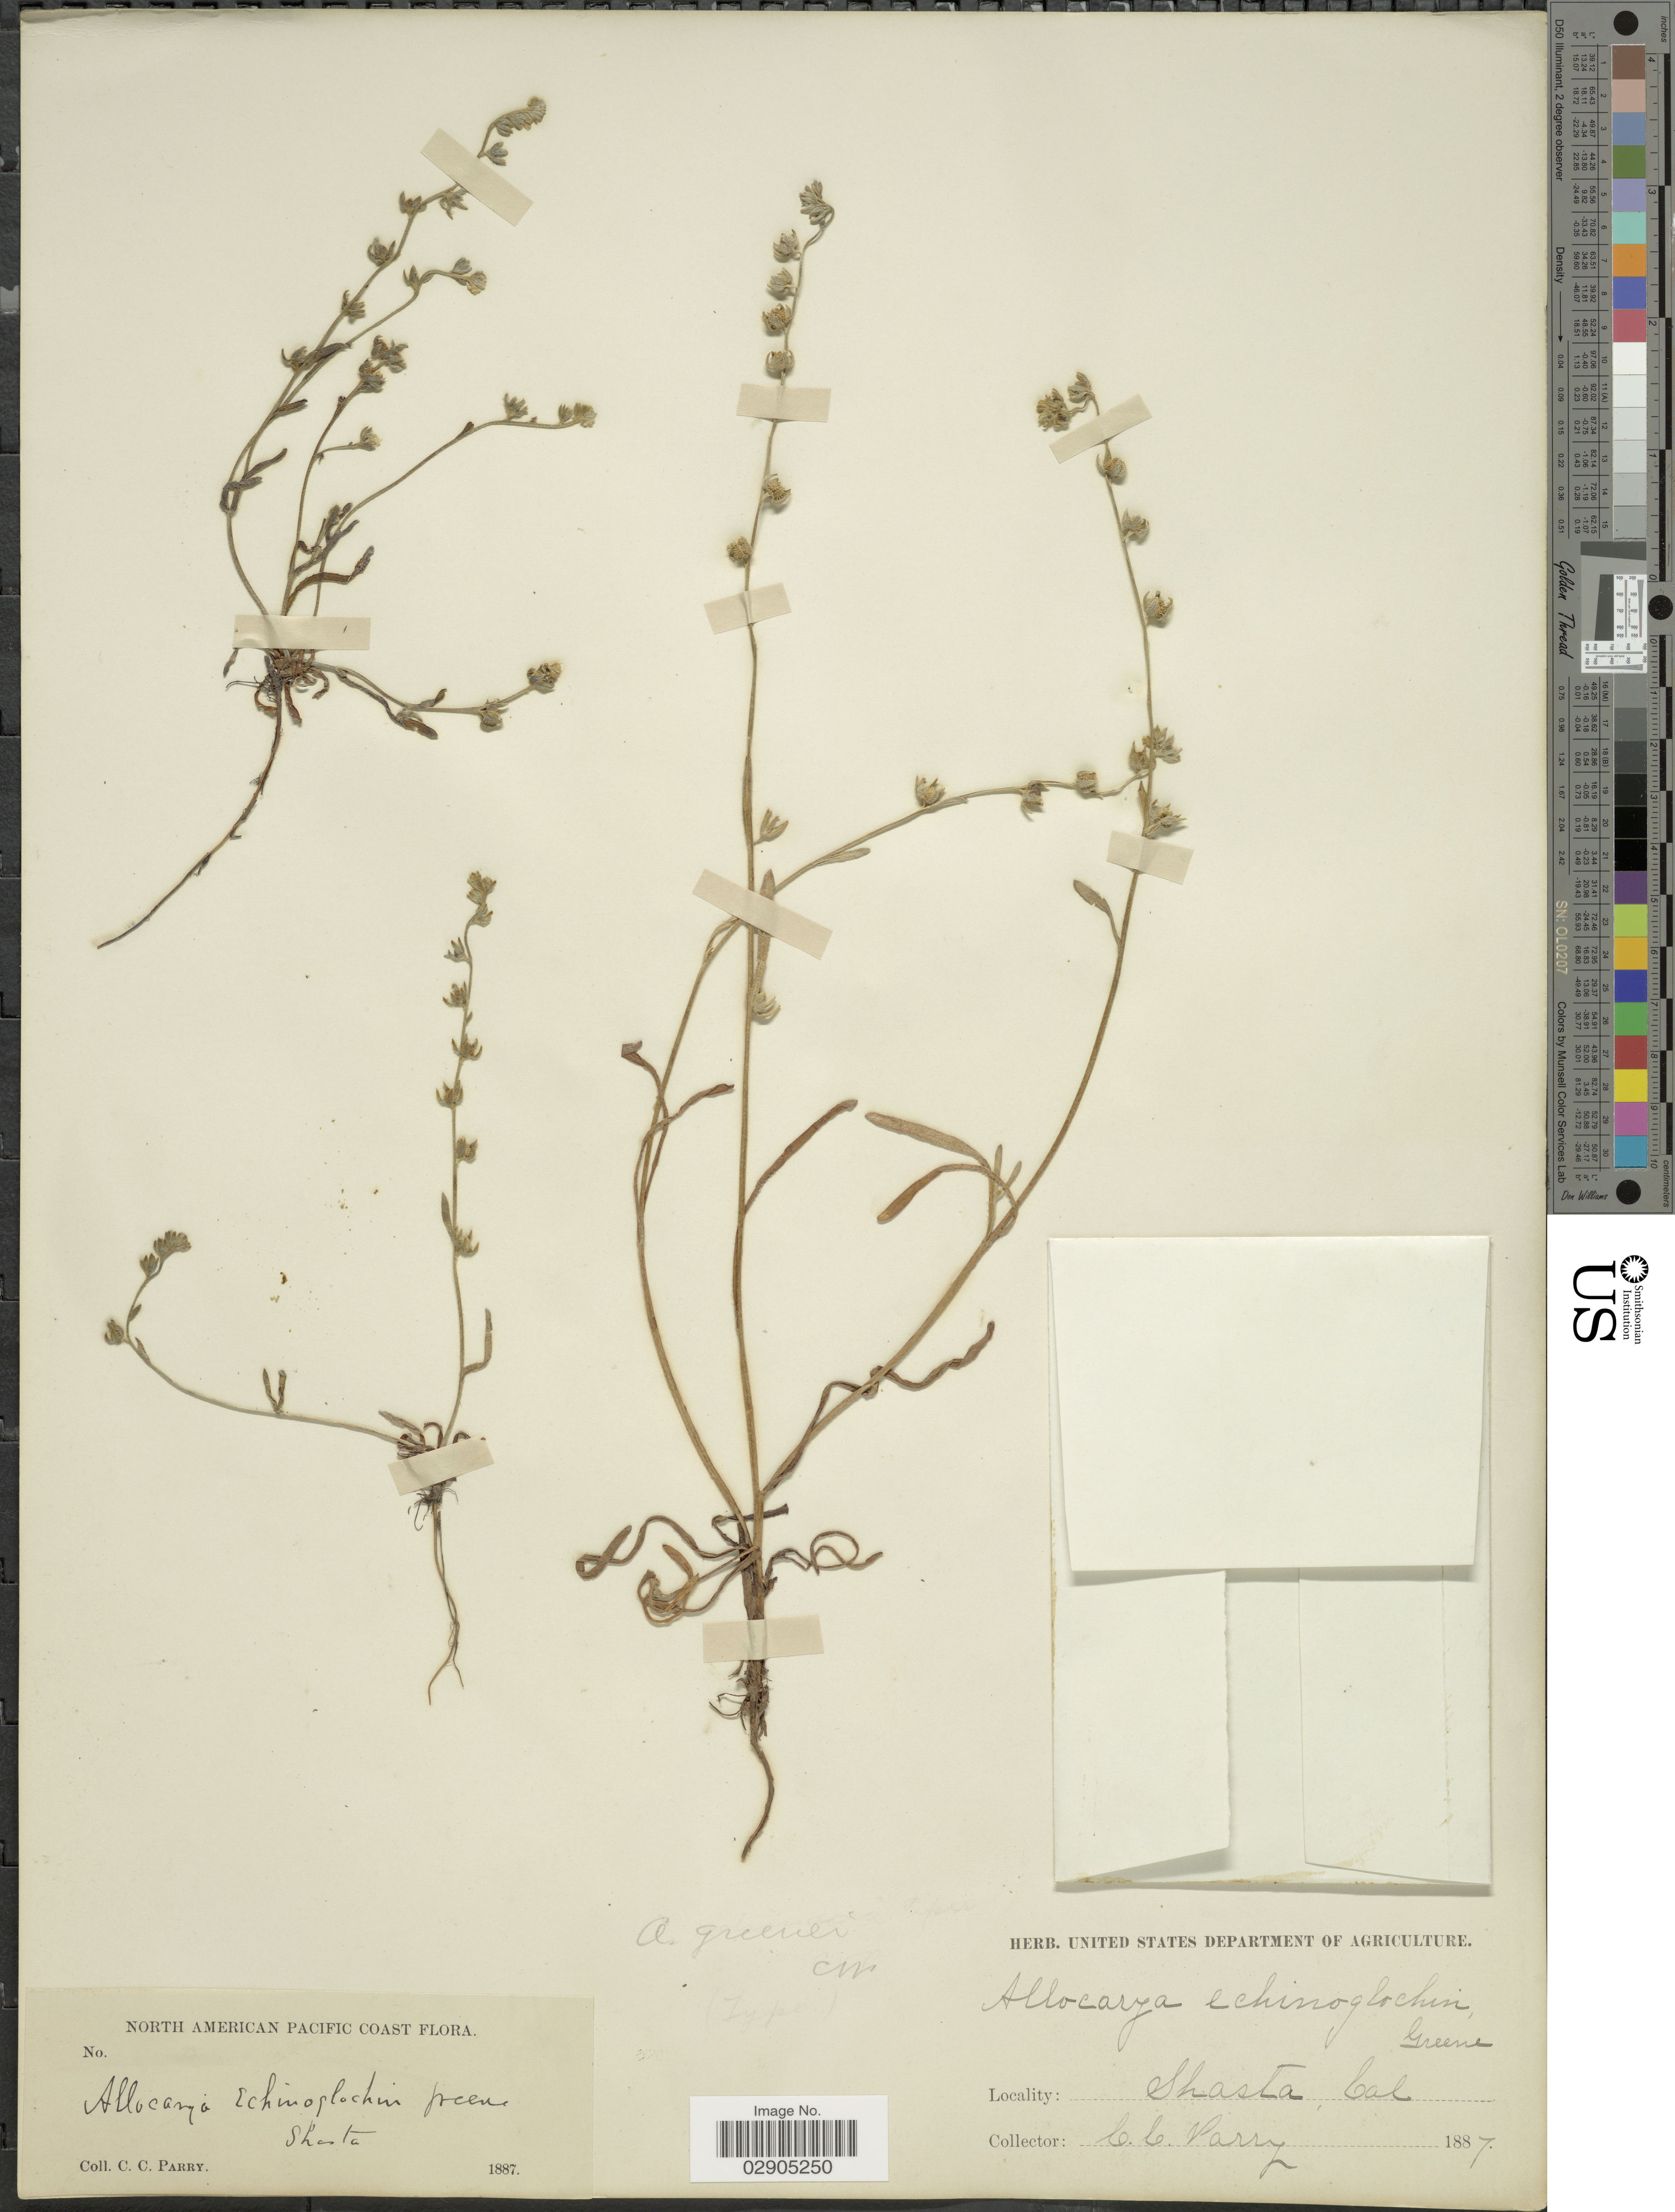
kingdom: Plantae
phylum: Tracheophyta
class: Magnoliopsida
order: Boraginales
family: Boraginaceae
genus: Allocarya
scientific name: Allocarya greenei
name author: (A. Gray) S.W. Greene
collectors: C. C. Parry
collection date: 1887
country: United States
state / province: California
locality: North American Pacific Coast. Shasta.